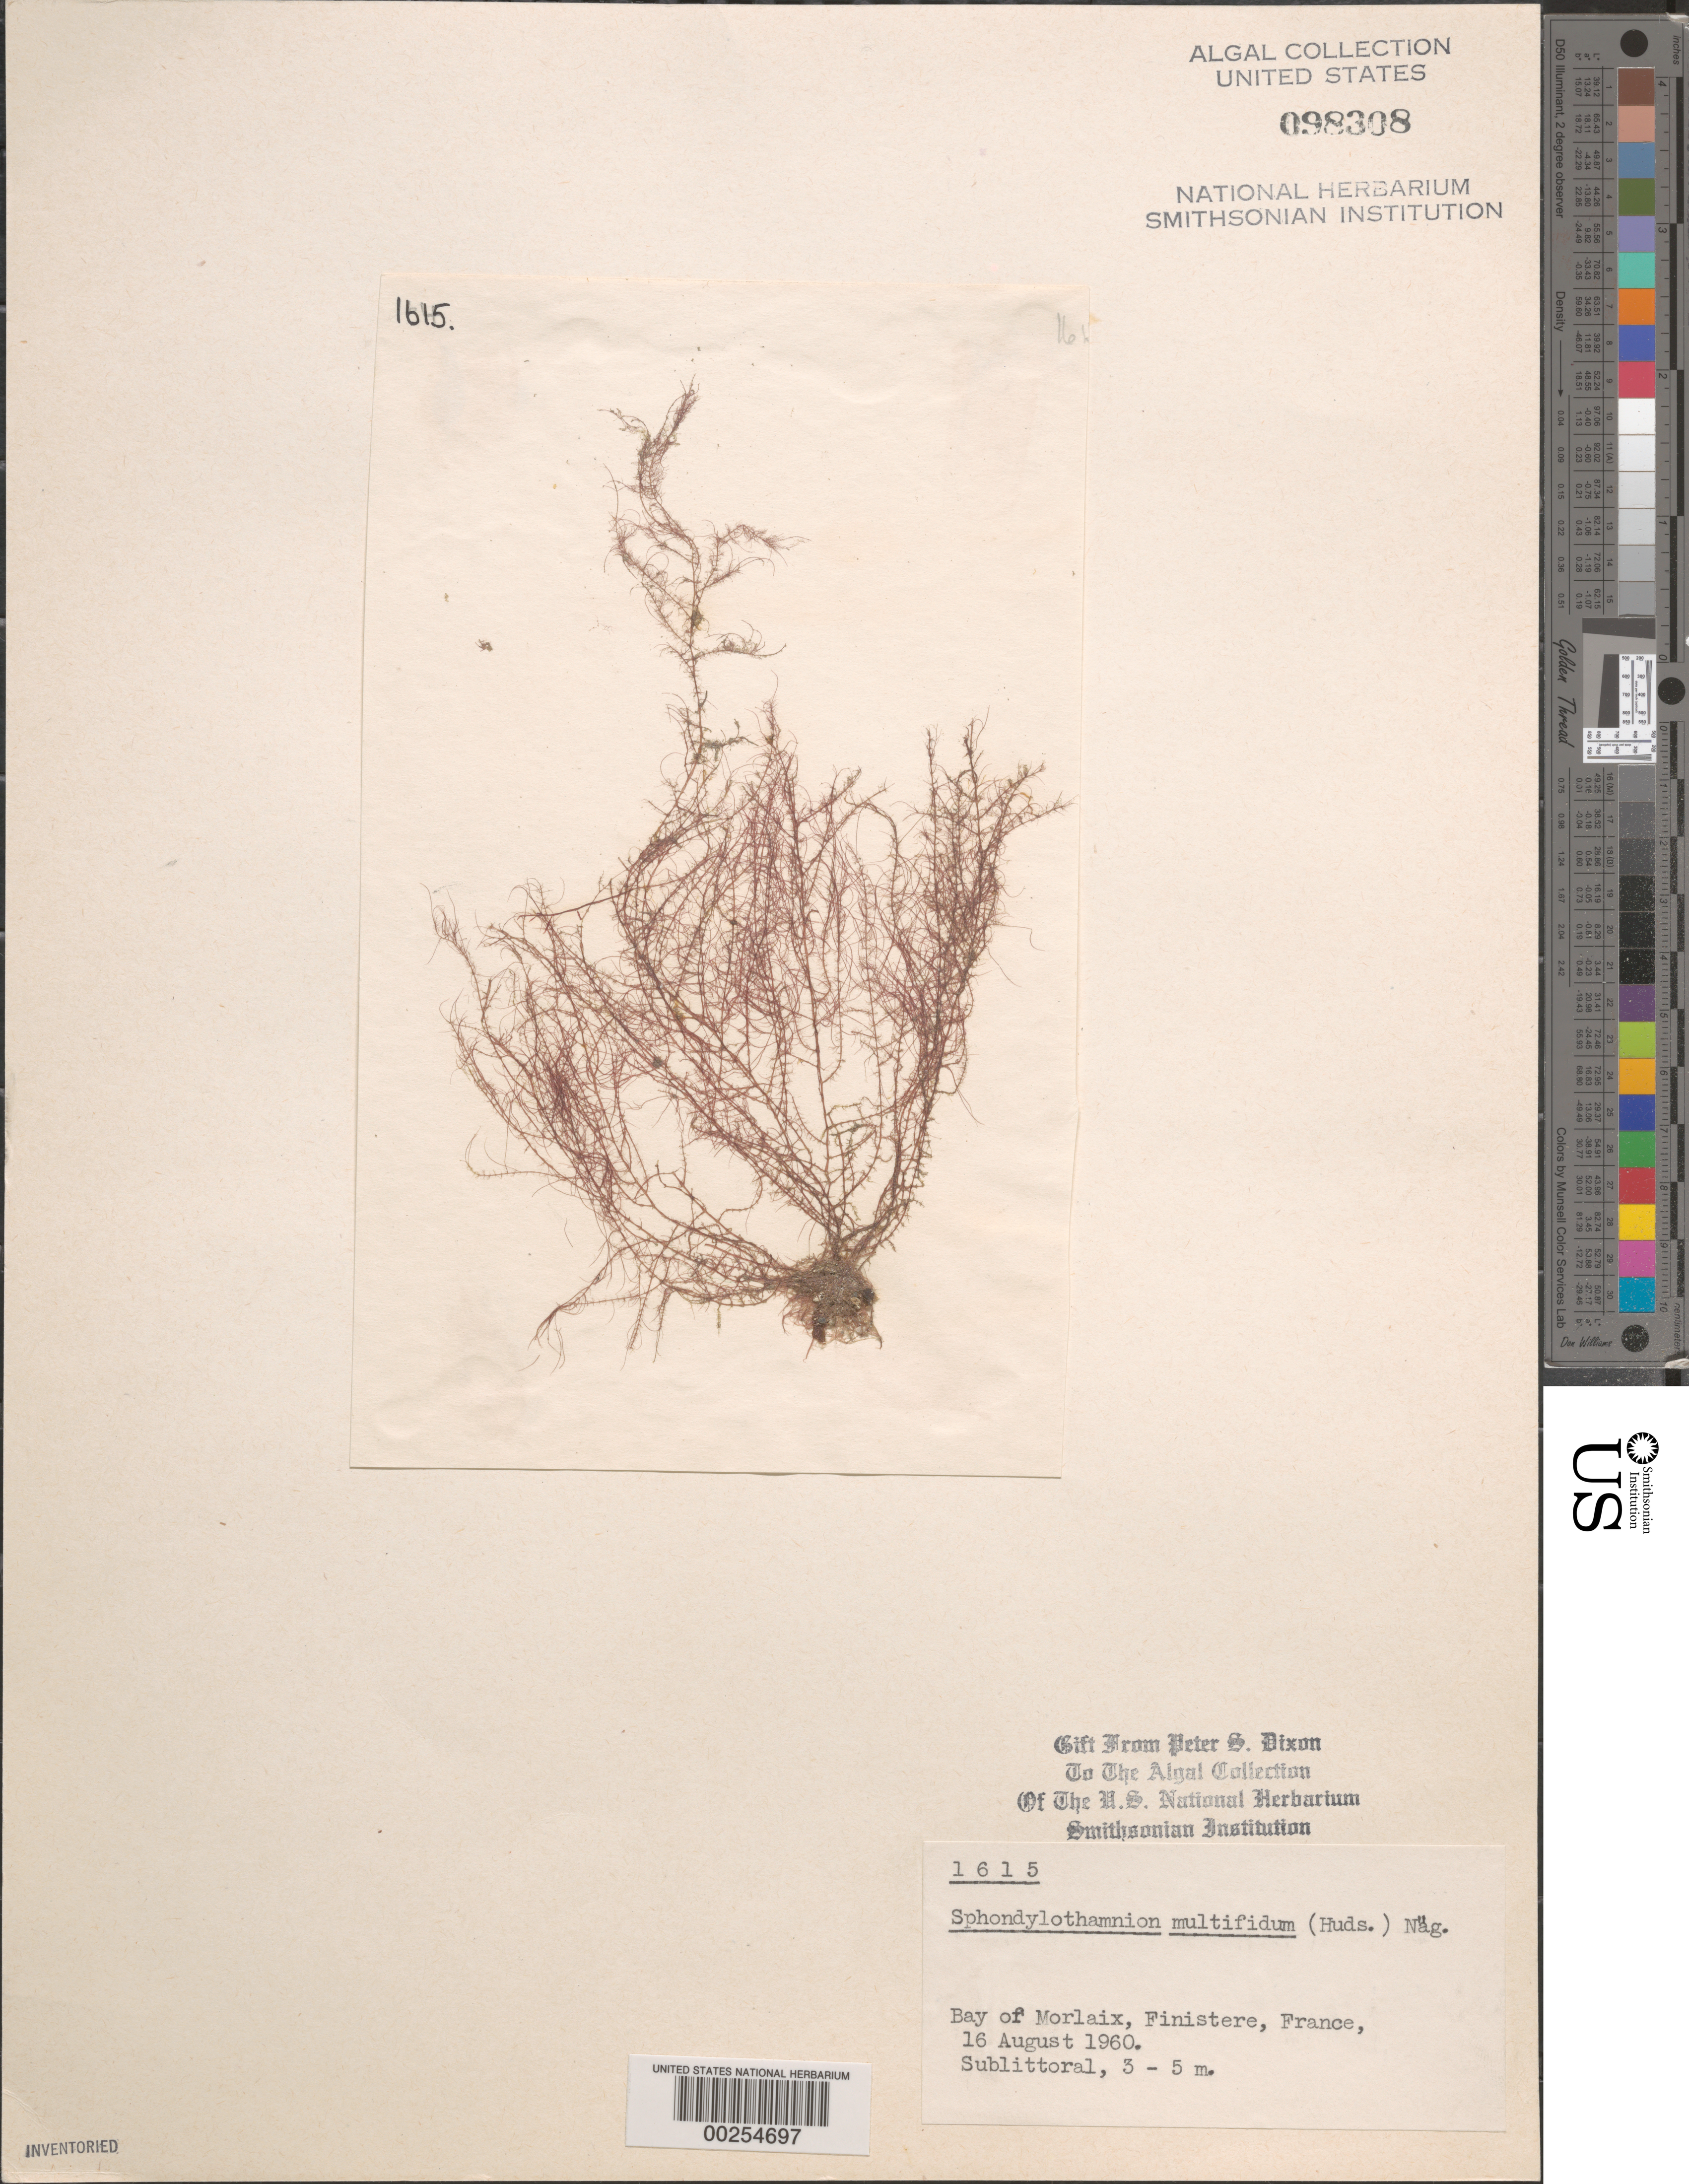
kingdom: Plantae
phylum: Rhodophyta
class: Florideophyceae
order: Ceramiales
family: Wrangeliaceae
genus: Sphondylothamnion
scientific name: Sphondylothamnion multifidum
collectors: P. S. Dixon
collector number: PSD 1615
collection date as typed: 16 Aug 1960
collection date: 1960-08-16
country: France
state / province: Bretagne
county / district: Finistère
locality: Bay of Morlaix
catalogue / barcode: US 98308